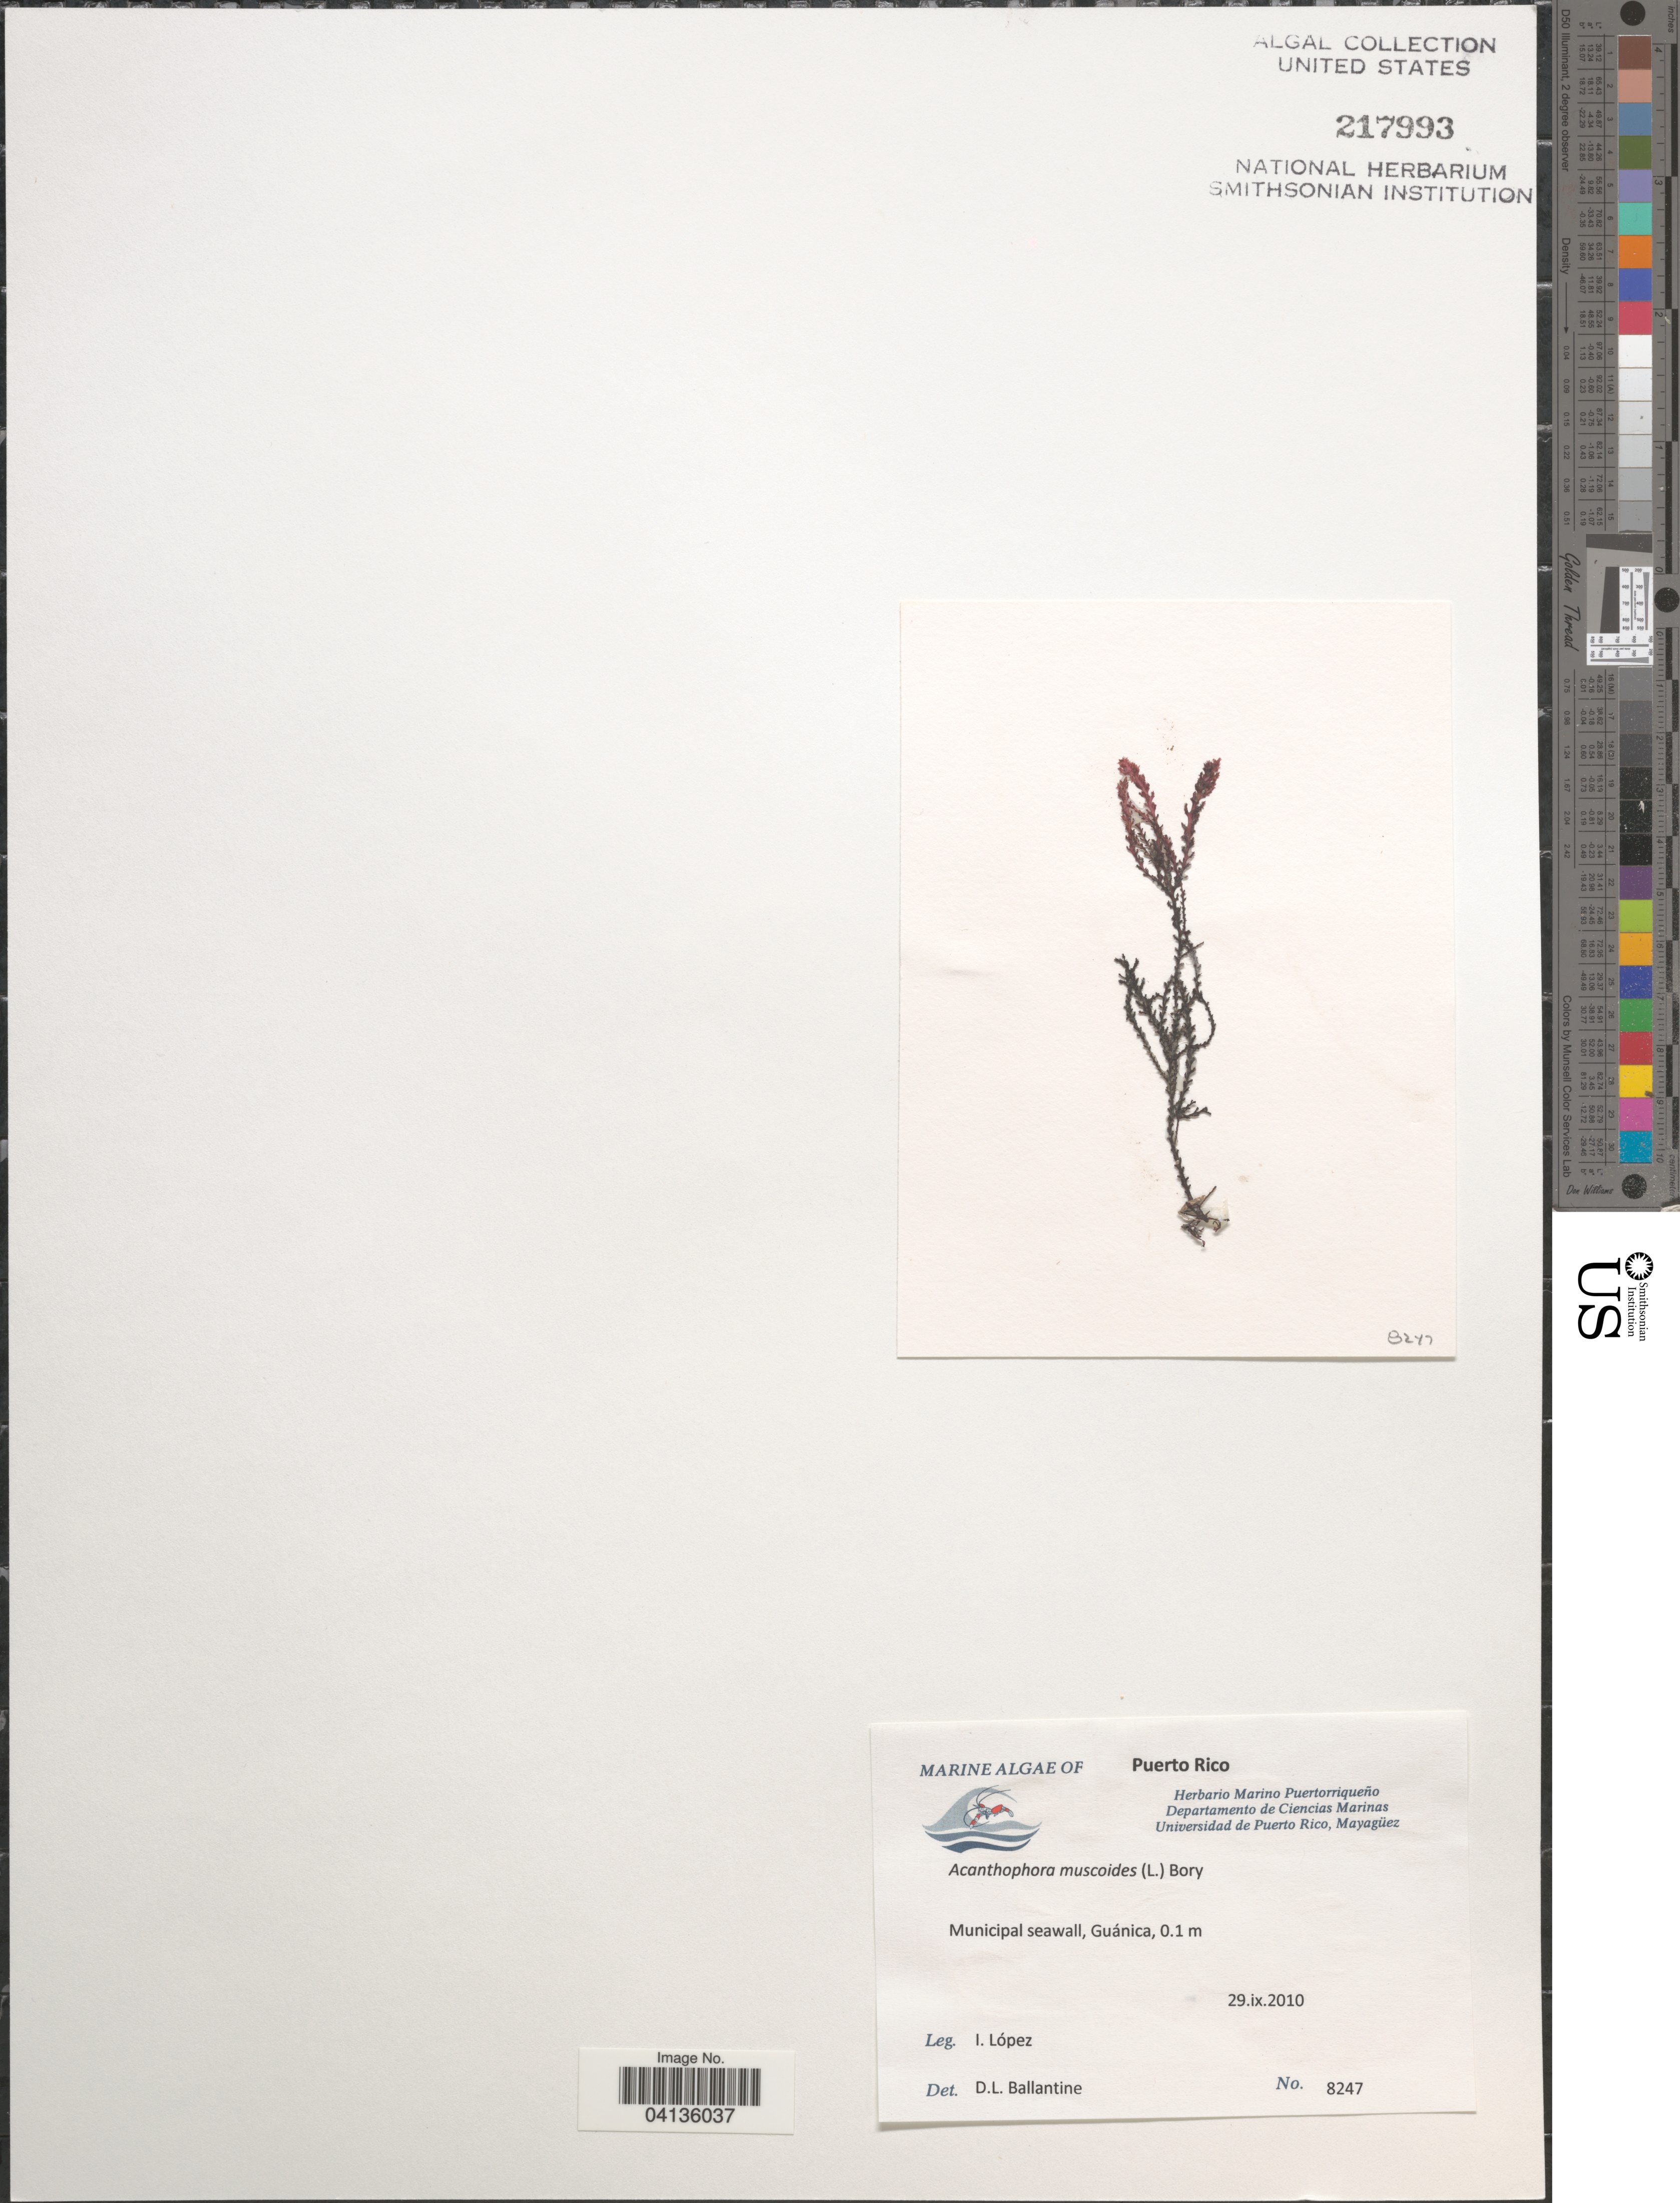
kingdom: Plantae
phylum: Rhodophyta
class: Florideophyceae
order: Ceramiales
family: Rhodomelaceae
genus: Acanthophora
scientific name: Acanthophora muscoides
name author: (C. Agardh) Bory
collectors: I. Lopez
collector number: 8247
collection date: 2010-09-29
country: Puerto Rico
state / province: Guánica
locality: Municipal seawall.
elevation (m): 0.1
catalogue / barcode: US 217993